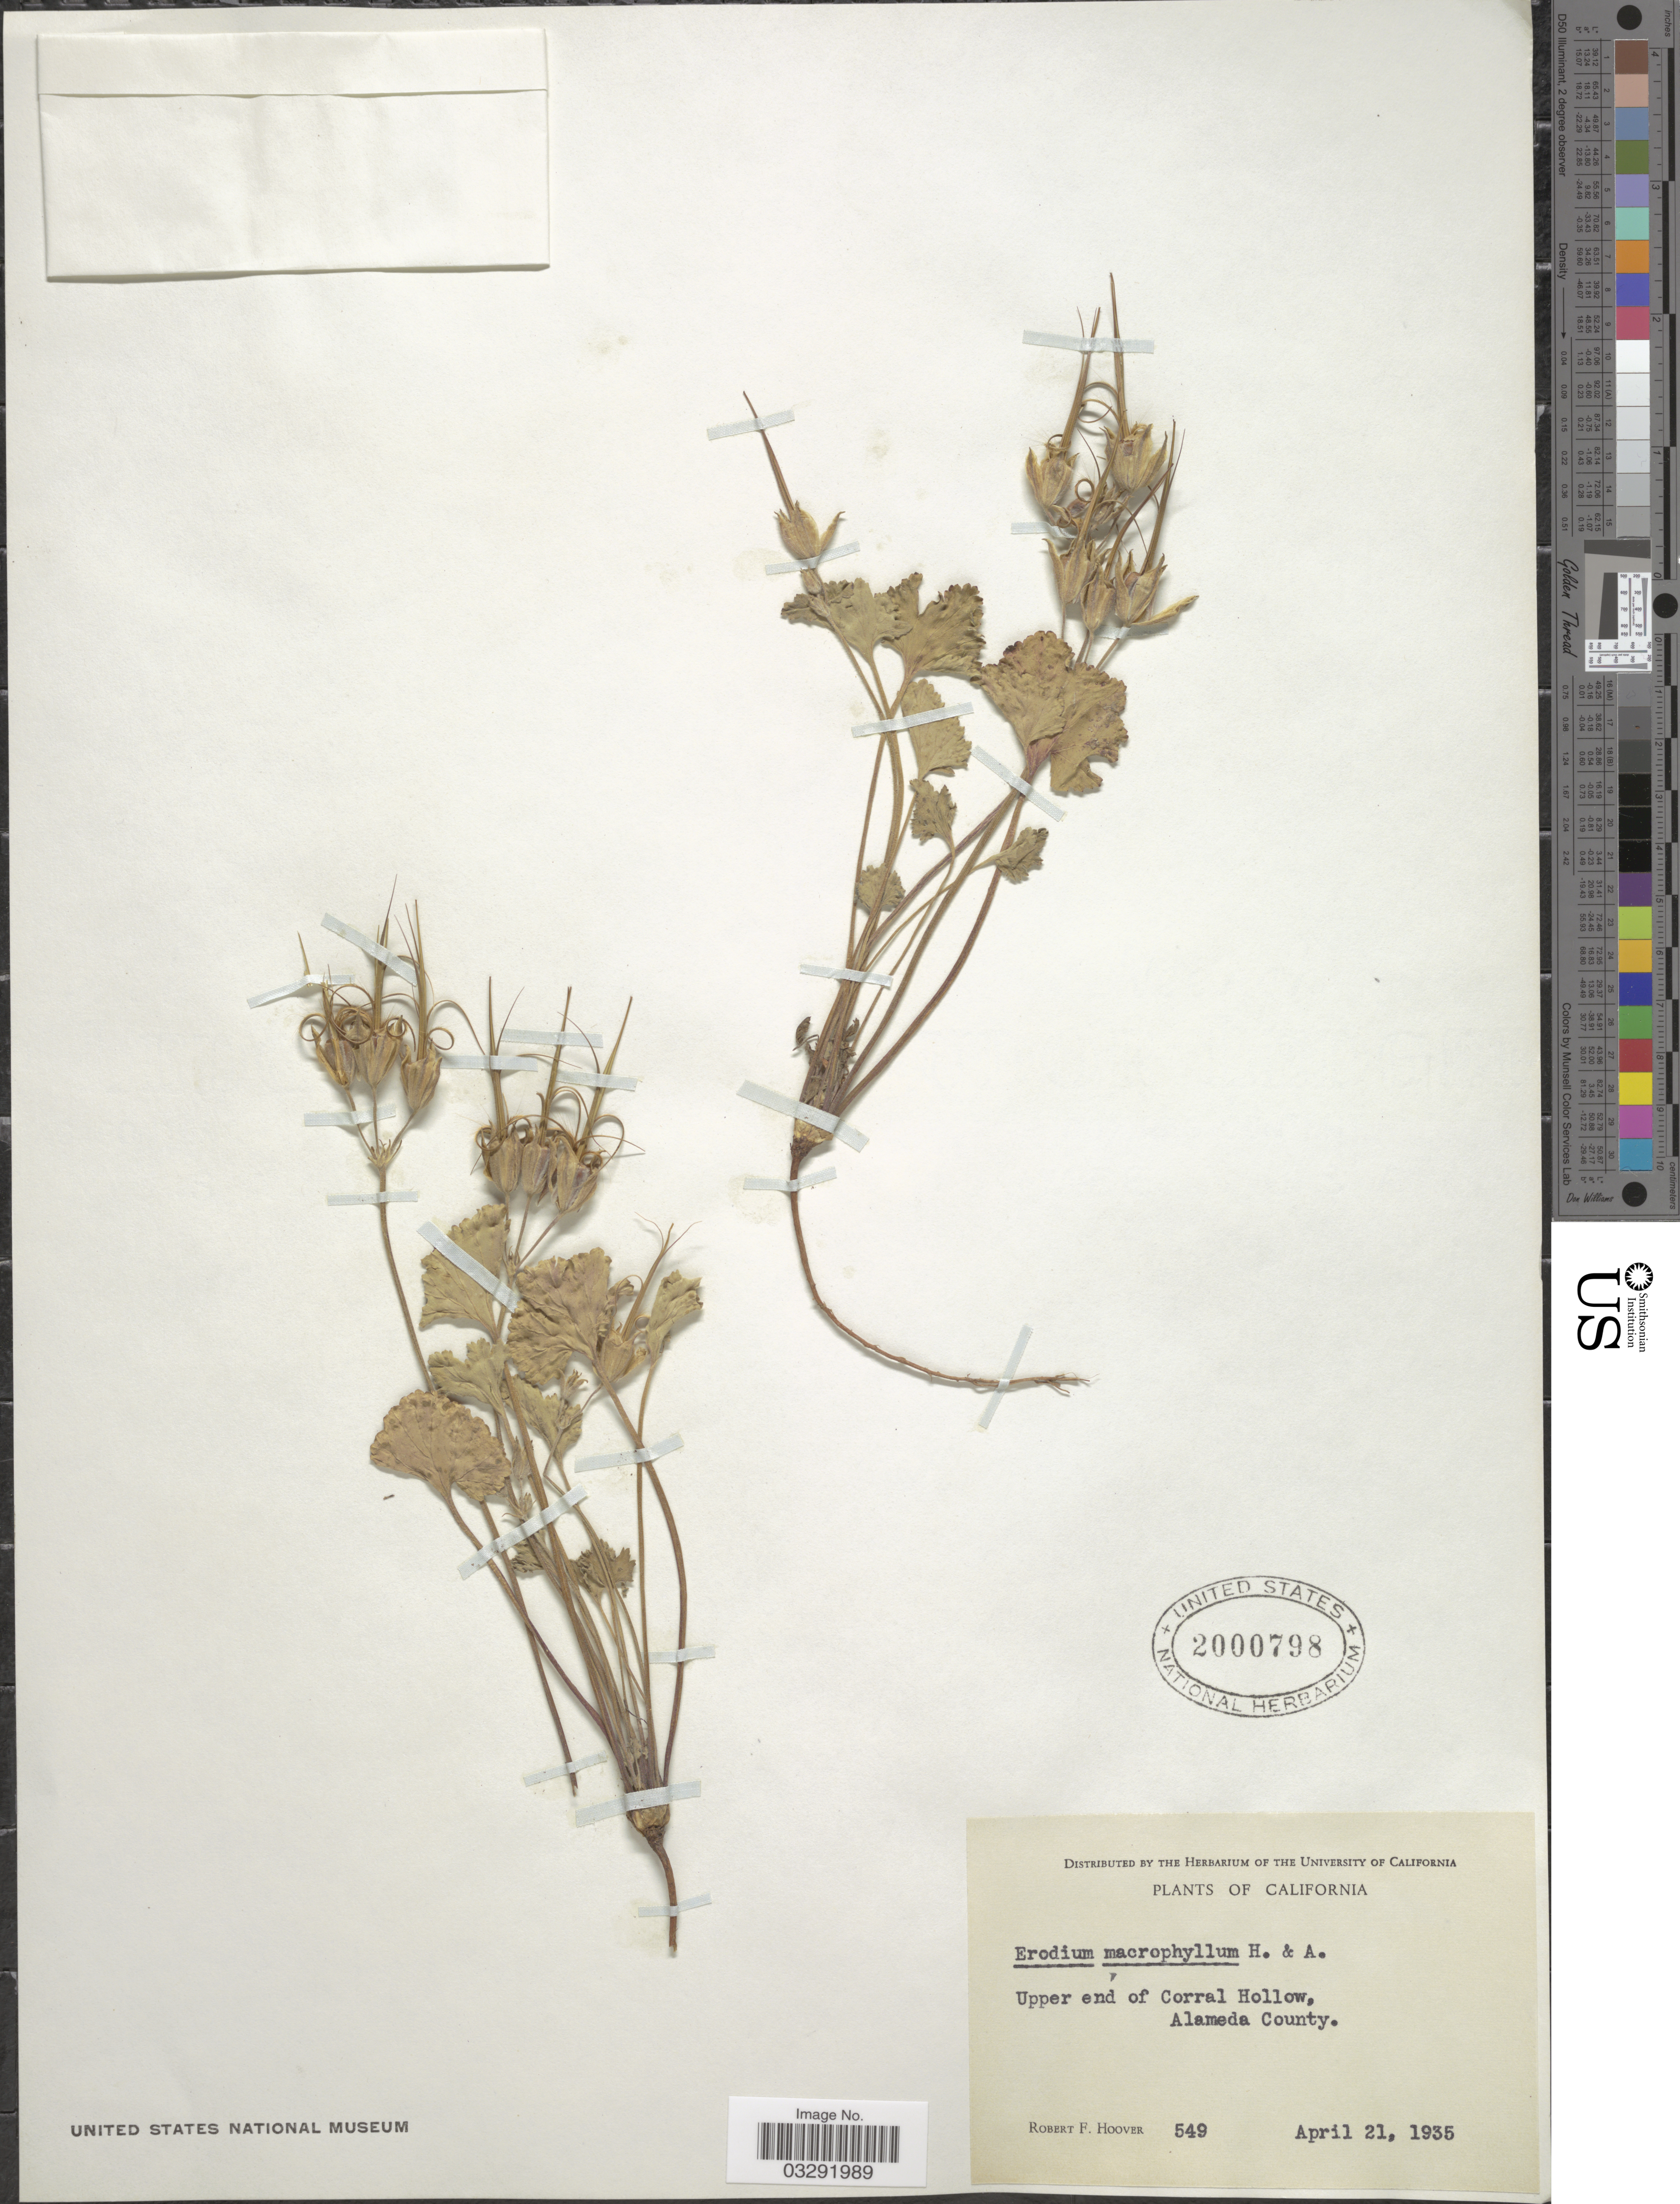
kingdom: Plantae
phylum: Tracheophyta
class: Magnoliopsida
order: Geraniales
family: Geraniaceae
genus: California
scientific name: California macrophylla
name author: (Hook. & Arn.) Aldasoro et al.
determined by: Strong, Mark T., (BOT), Smithsonian Institution - National Museum of Natural History (UNITED STATES)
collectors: R. F. Hoover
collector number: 549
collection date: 1935-04-21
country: United States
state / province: California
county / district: Alameda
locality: Upper end of Corral Hollow, Alameda County.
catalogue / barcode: US 2000798